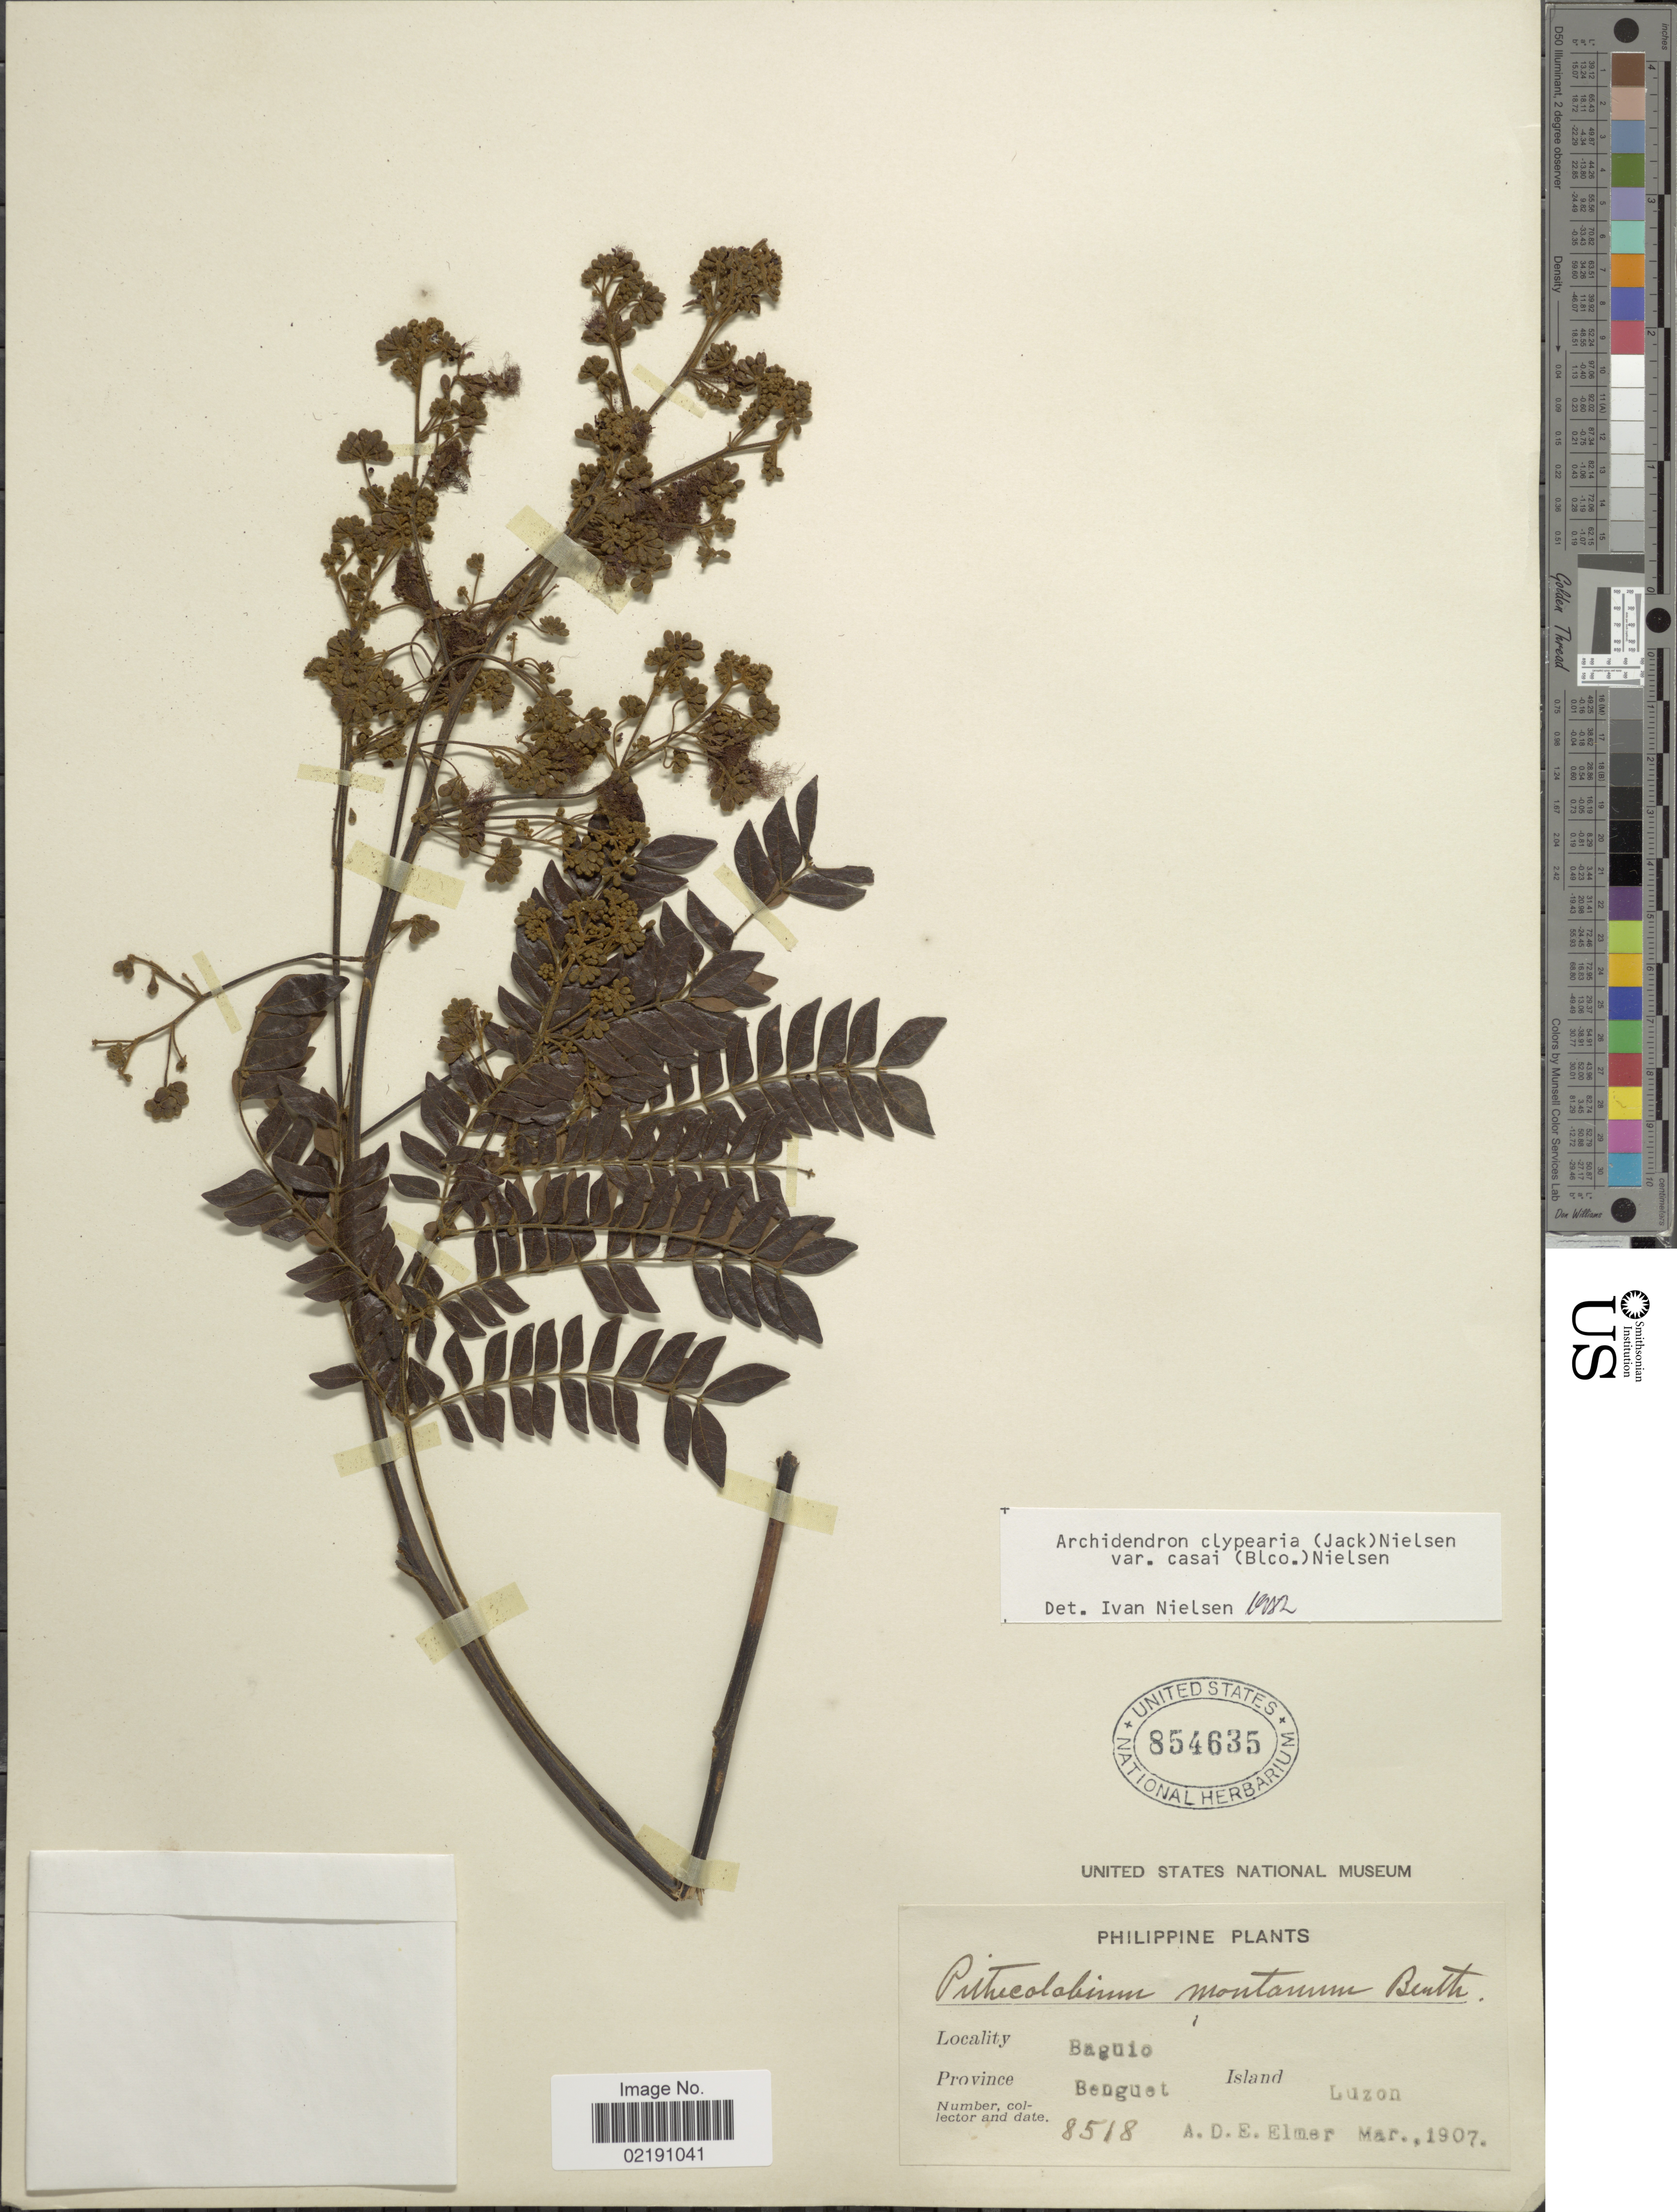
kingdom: Plantae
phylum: Tracheophyta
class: Magnoliopsida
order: Fabales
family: Fabaceae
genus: Archidendron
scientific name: Archidendron clypearia var. casai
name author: (Blanco) I.C. Nielsen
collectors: A. D. E. Elmer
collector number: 8518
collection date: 1907-03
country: Philippines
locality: Baguio. Province Benguet. Island Luzon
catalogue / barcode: US 854635